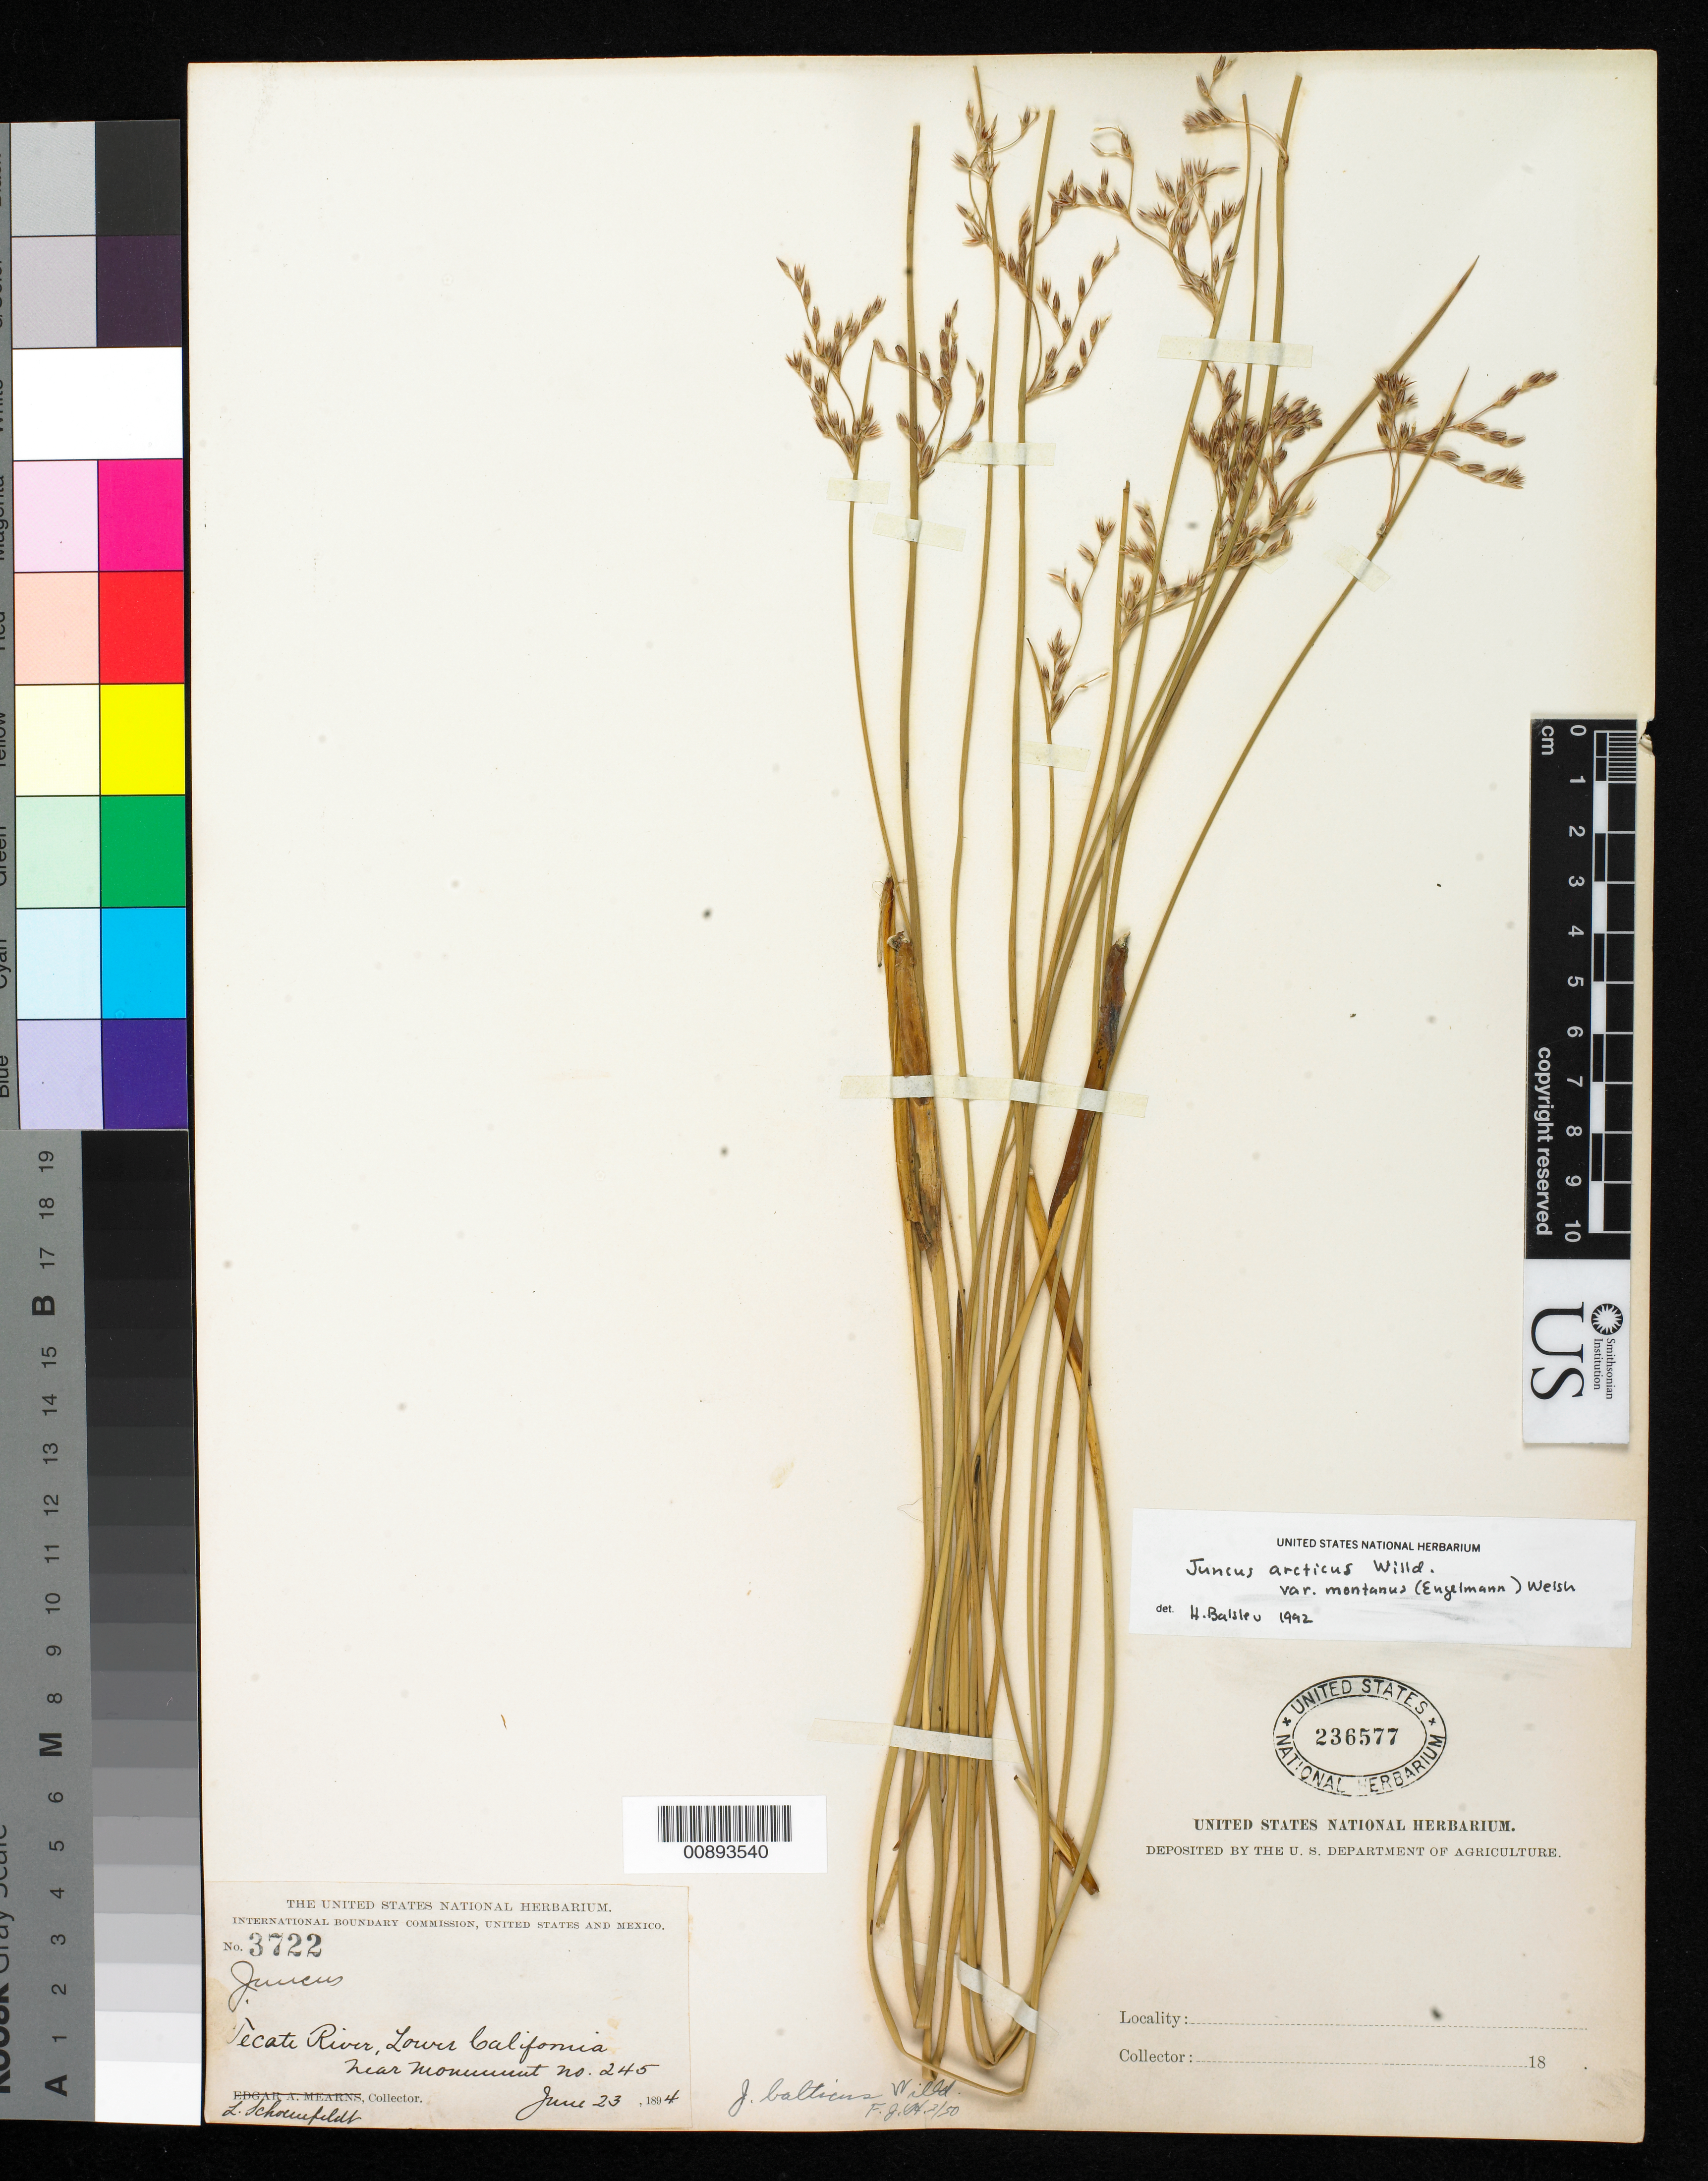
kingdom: Plantae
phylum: Tracheophyta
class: Liliopsida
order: Poales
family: Juncaceae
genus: Juncus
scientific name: Juncus arcticus var. montanus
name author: (Engelm.) S.L. Welsh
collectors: L. Schoenfeldt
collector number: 3722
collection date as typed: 23 Jun 1894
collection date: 1894-06-23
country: Mexico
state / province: Baja California Norte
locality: Tecate River, Baja California, near Monument no 245.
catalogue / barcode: US 236577